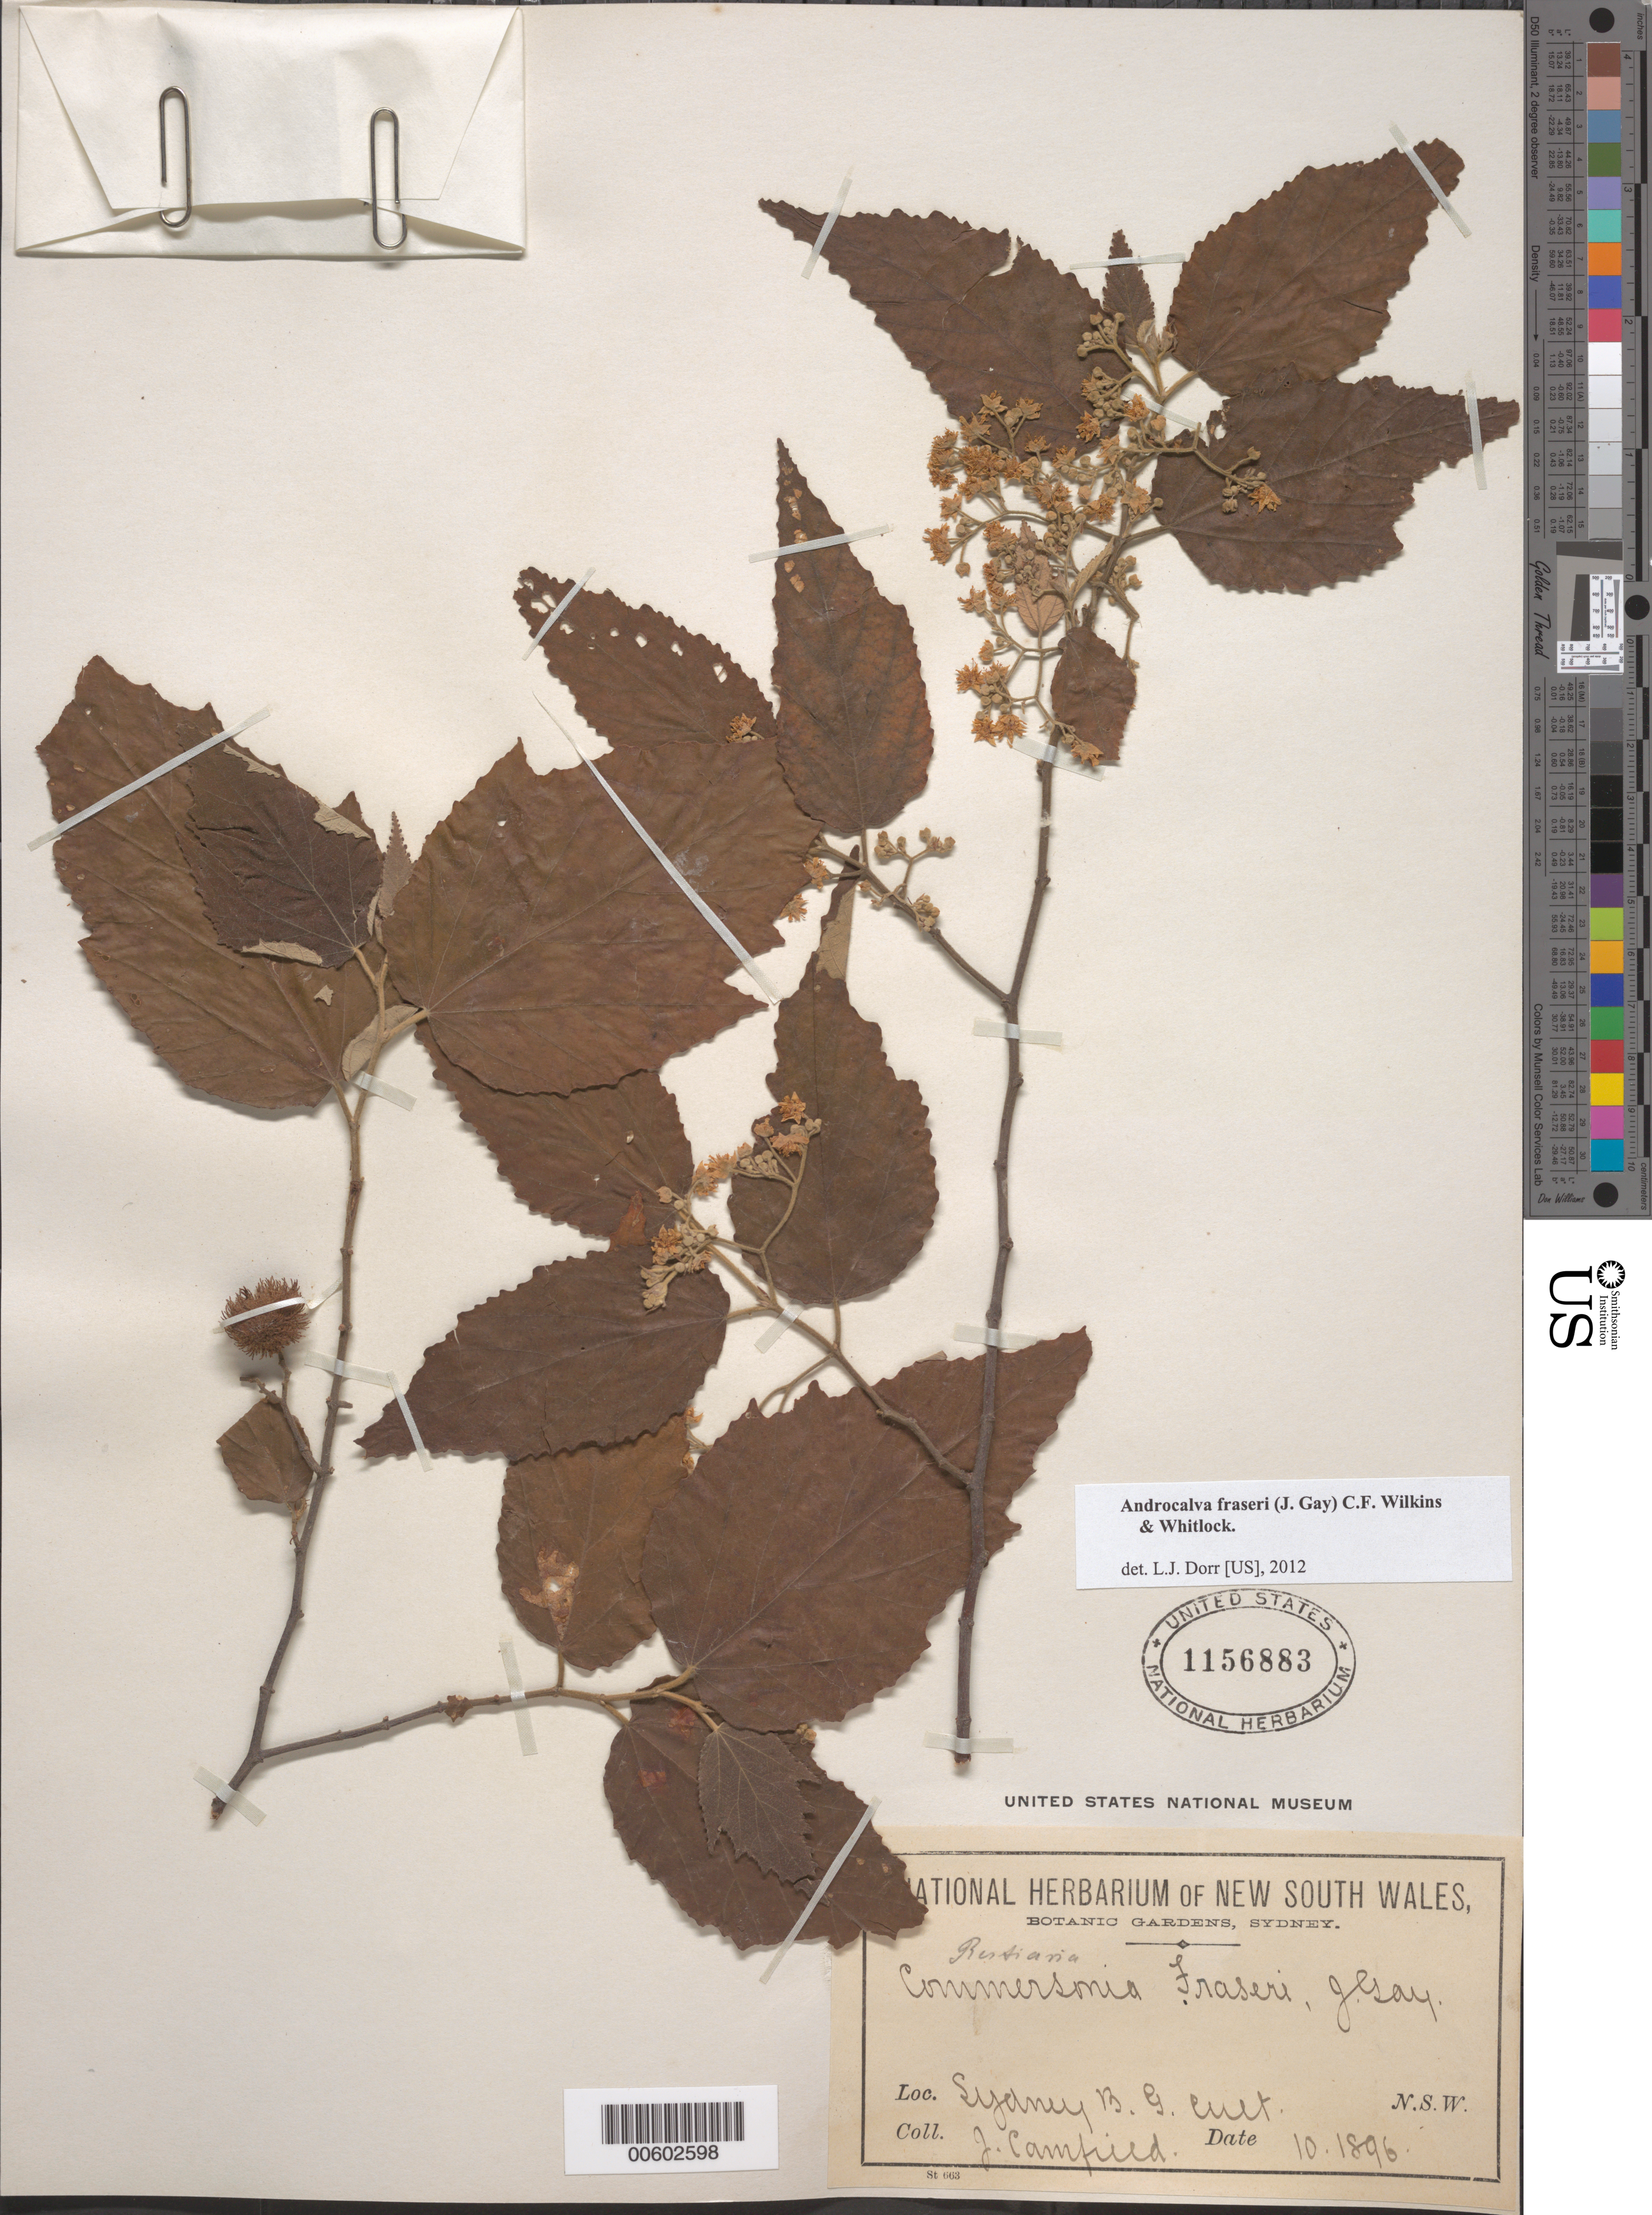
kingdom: Plantae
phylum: Tracheophyta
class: Magnoliopsida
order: Malvales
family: Malvaceae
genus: Commersonia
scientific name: Commersonia fraseri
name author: J. Gay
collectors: J. Camfield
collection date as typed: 0ct 1896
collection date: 1896-10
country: Australia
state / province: New South Wales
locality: Sydney, B.G.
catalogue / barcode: US 1156883